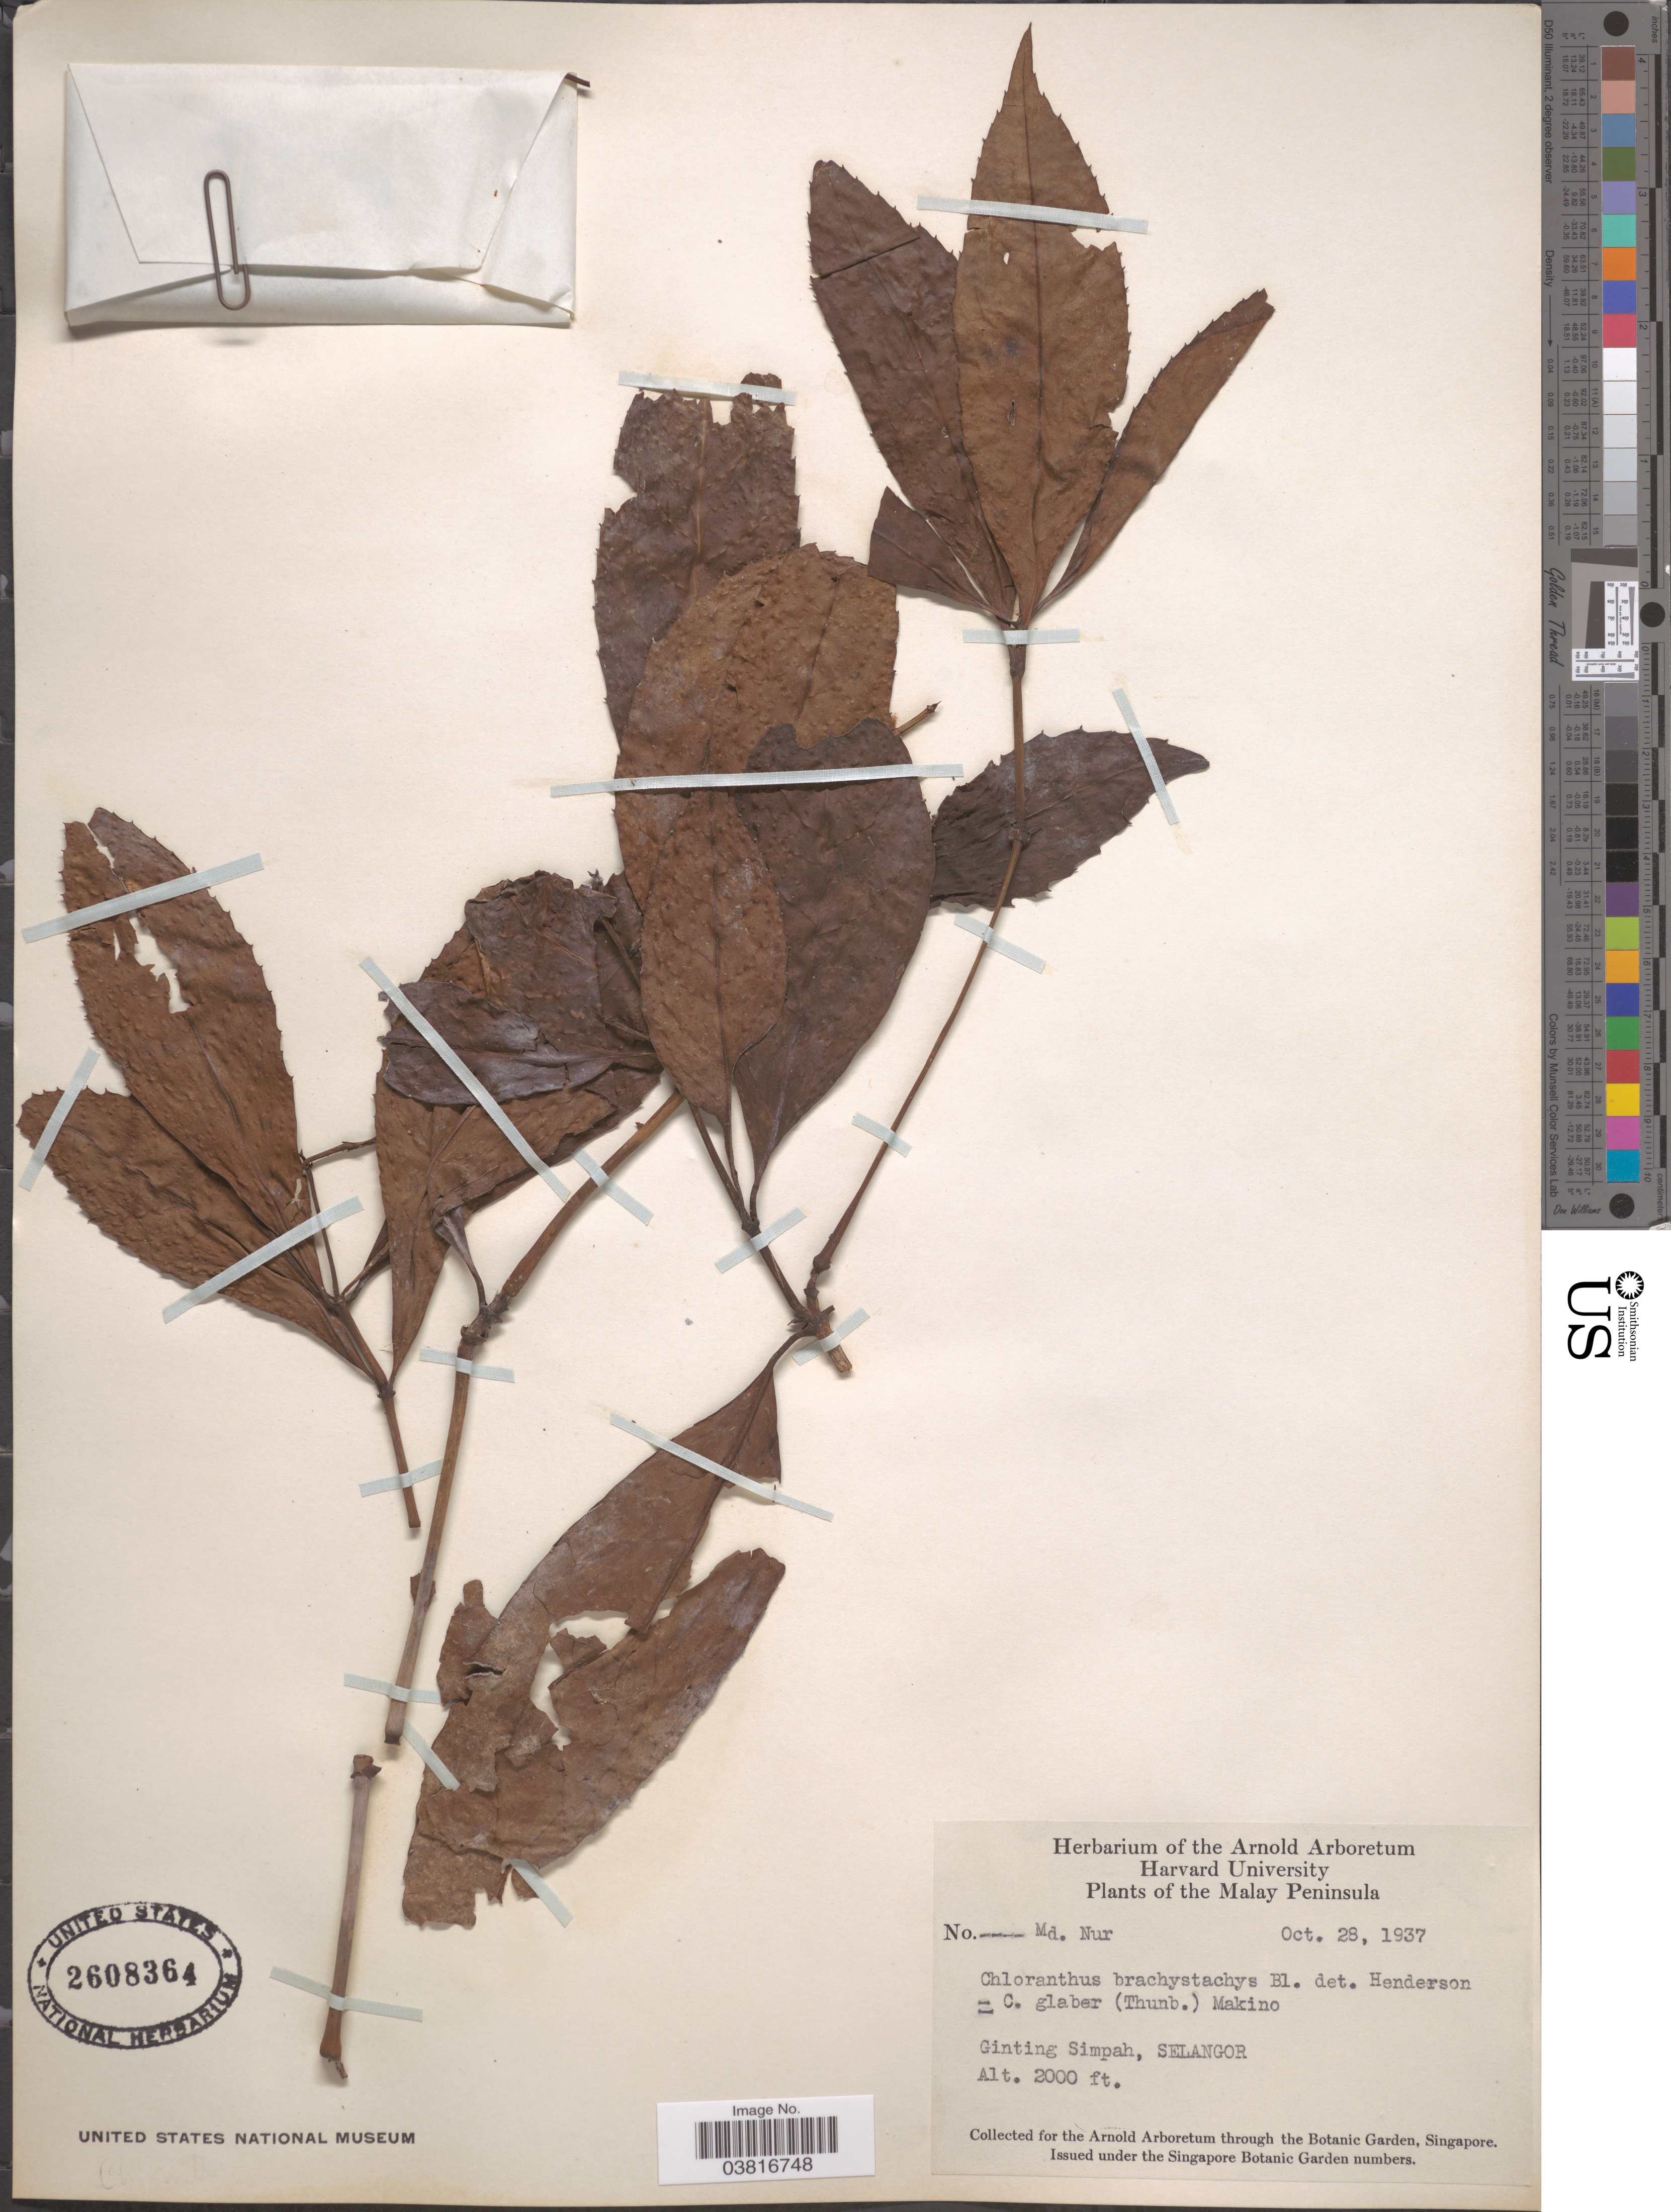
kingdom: Plantae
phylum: Tracheophyta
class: Magnoliopsida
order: Chloranthales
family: Chloranthaceae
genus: Chloranthus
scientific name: Chloranthus brachystachys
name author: Blume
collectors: M. Nur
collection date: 1937-10-28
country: Malaysia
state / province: Selangor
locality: Malay Peninsula. Ginting Simpah, Selangor.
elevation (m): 610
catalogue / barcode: US 2608364